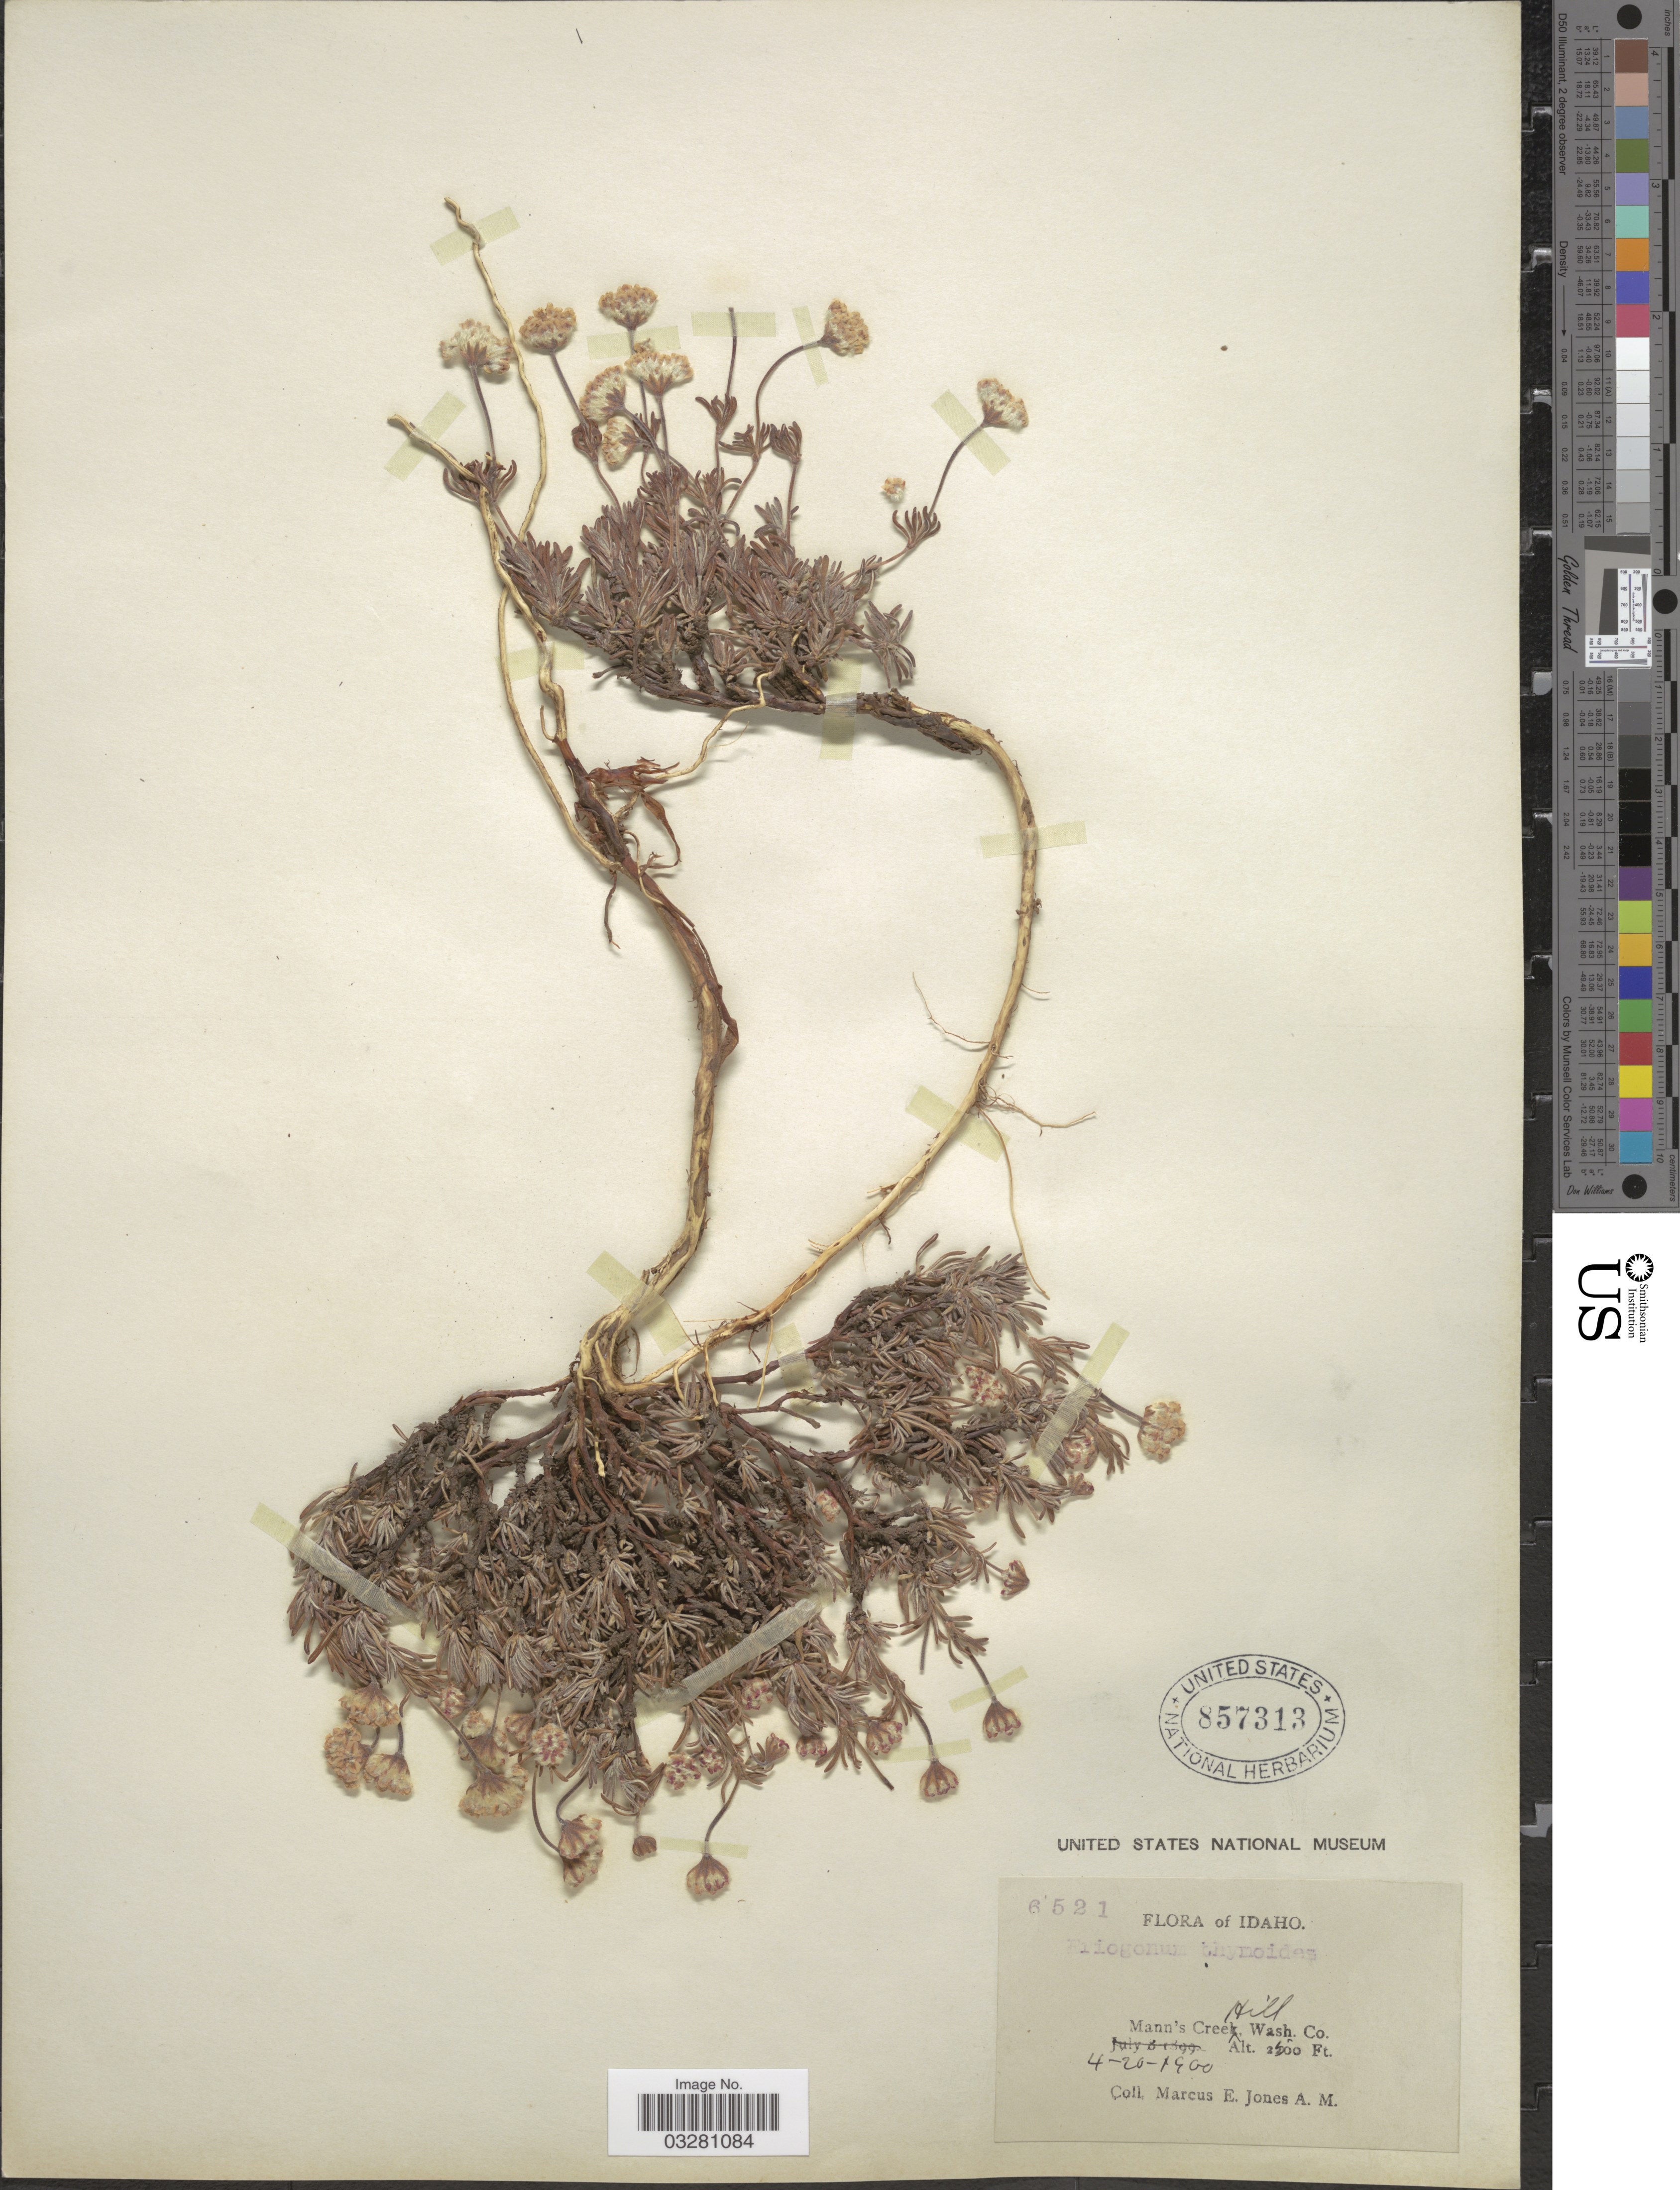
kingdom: Plantae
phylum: Tracheophyta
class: Magnoliopsida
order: Caryophyllales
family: Polygonaceae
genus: Eriogonum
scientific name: Eriogonum thymoides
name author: Benth. in DC.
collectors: M. E. Jones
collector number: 6521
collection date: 1900-04-20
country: United States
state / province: Idaho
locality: Mann's Creek Hill, Wash. Co.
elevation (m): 762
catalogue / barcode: US 857313